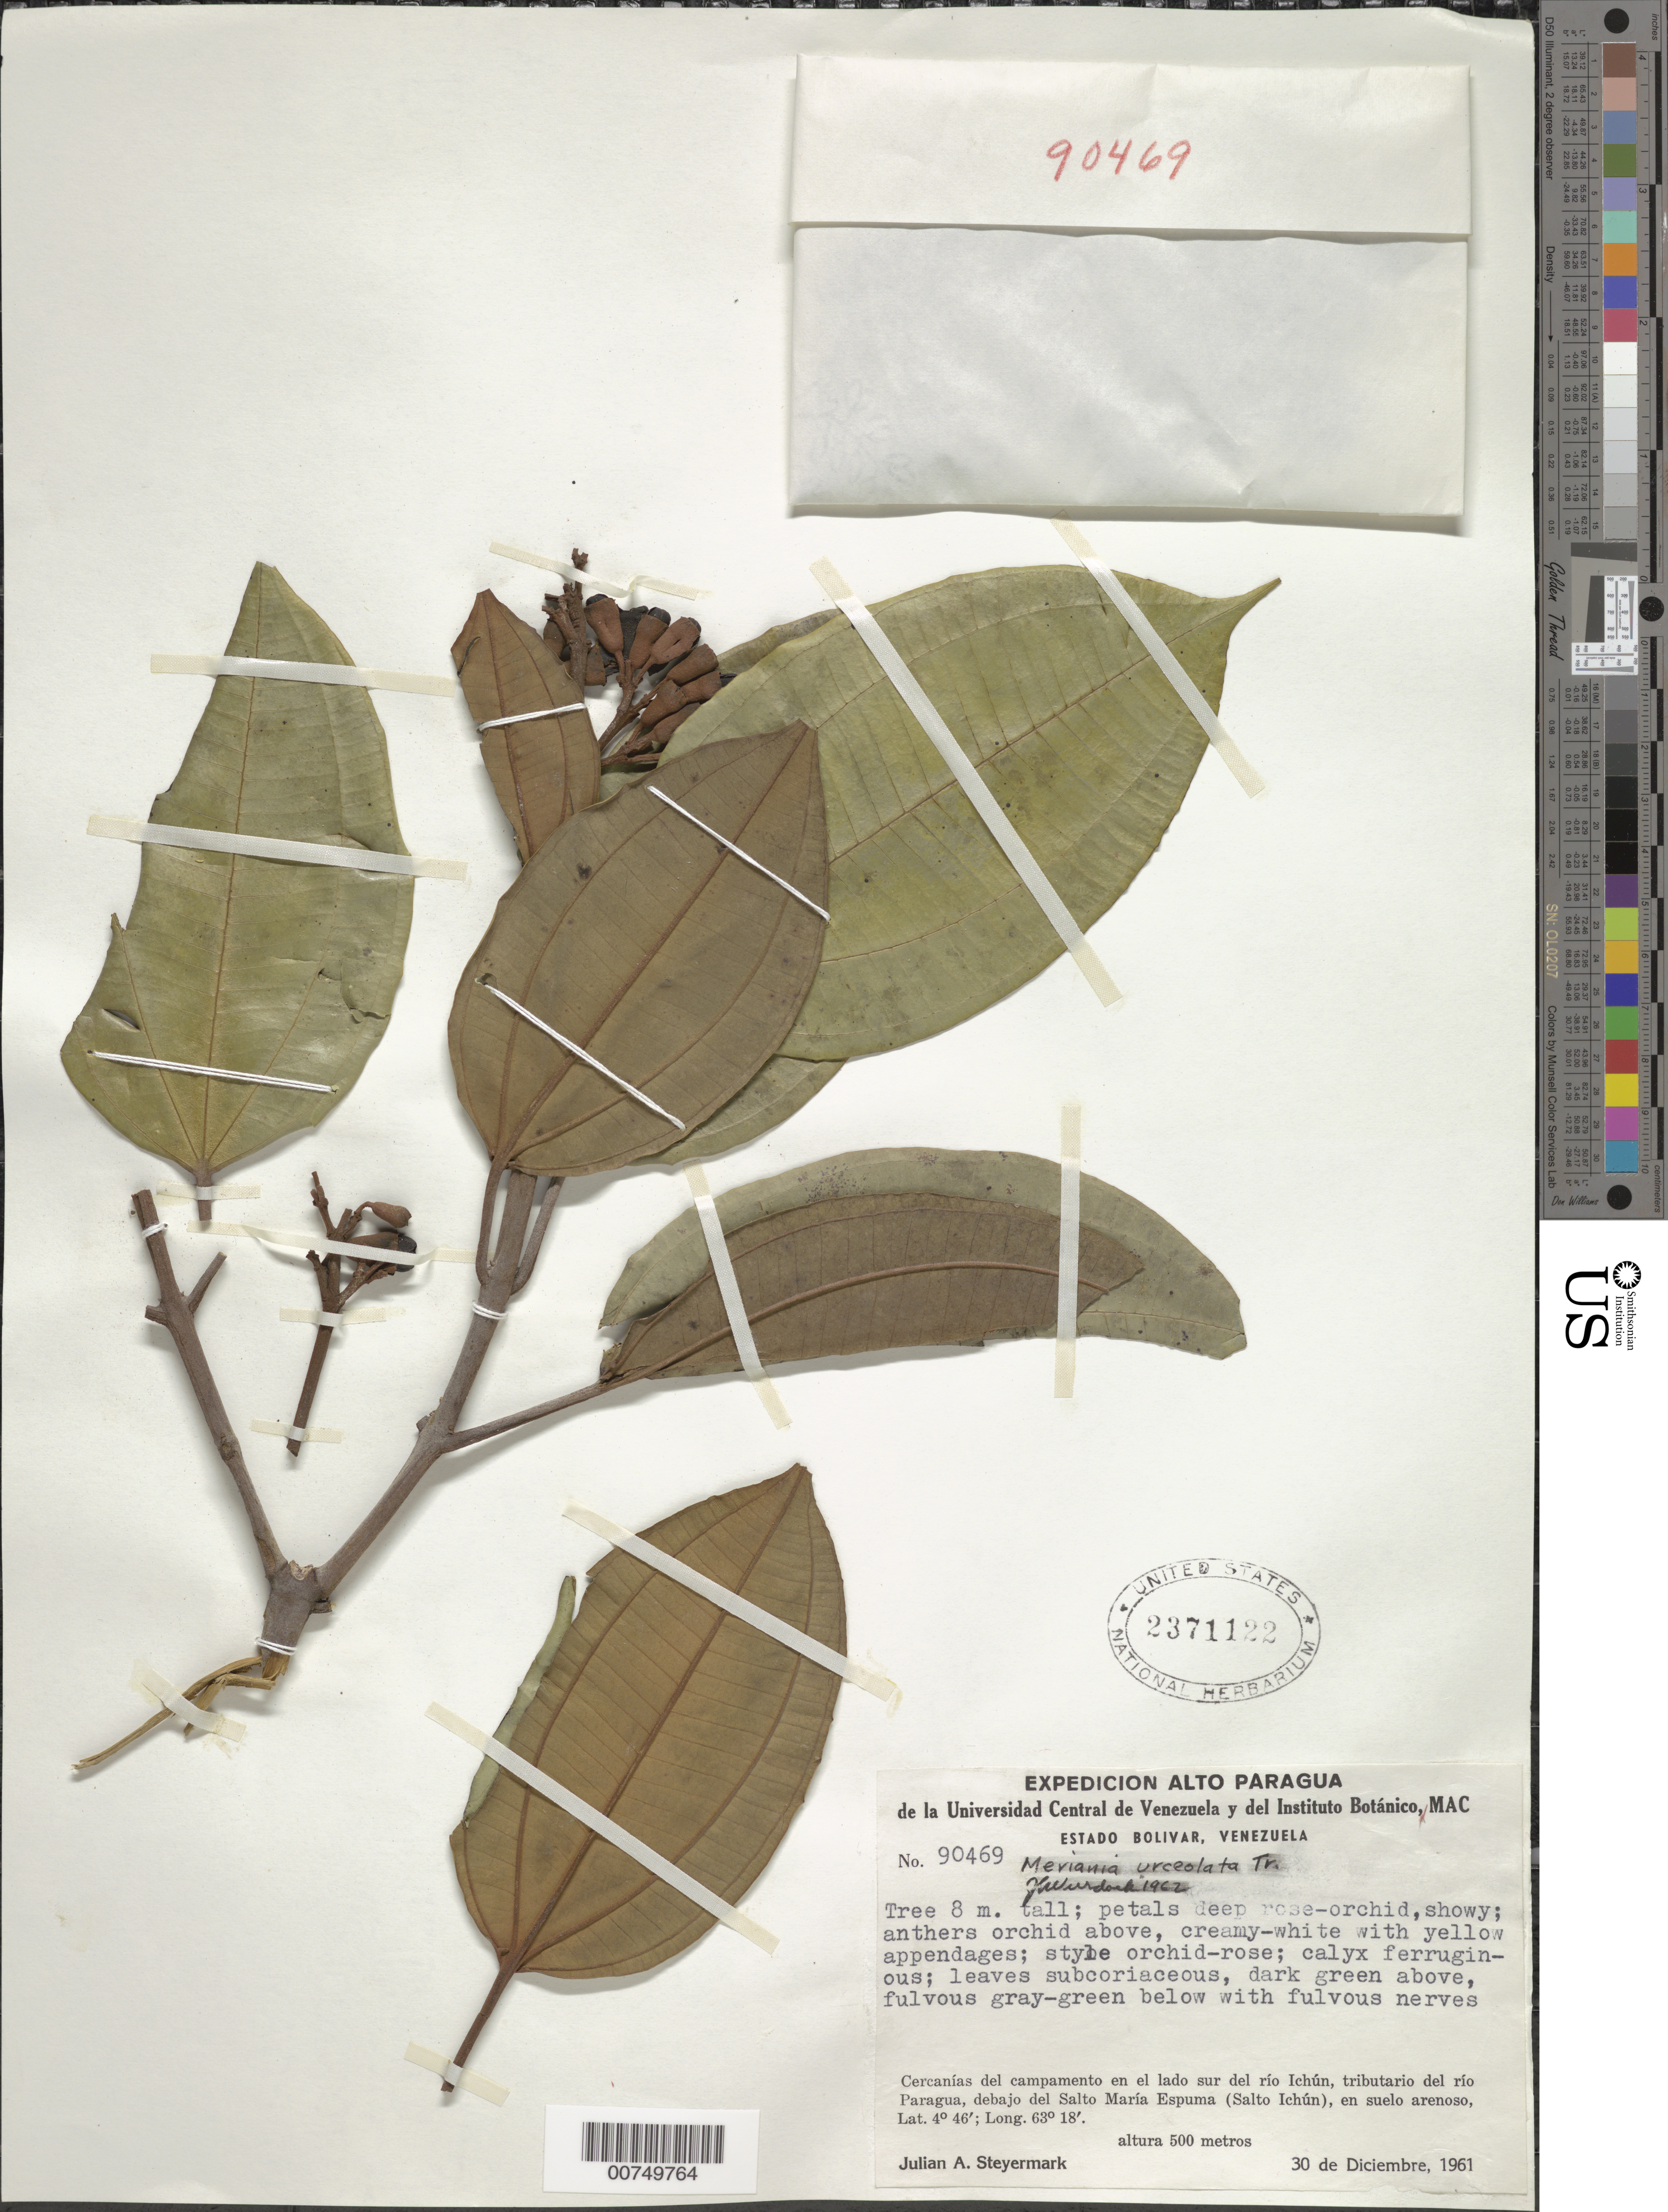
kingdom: Plantae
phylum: Tracheophyta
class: Magnoliopsida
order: Myrtales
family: Melastomataceae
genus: Meriania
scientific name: Meriania urceolata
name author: Triana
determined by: Wurdack, John J., (US), US (UNITED STATES)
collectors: J. Steyermark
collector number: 90469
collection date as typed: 30-Dec-61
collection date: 1961-12-30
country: Venezuela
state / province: Bolívar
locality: Sierra Ichún: Salto María Espuma (Salto Ichún) del Río Ichún (tributary of río Paragua)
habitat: Suelo arenoso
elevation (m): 500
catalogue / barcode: US 2371122